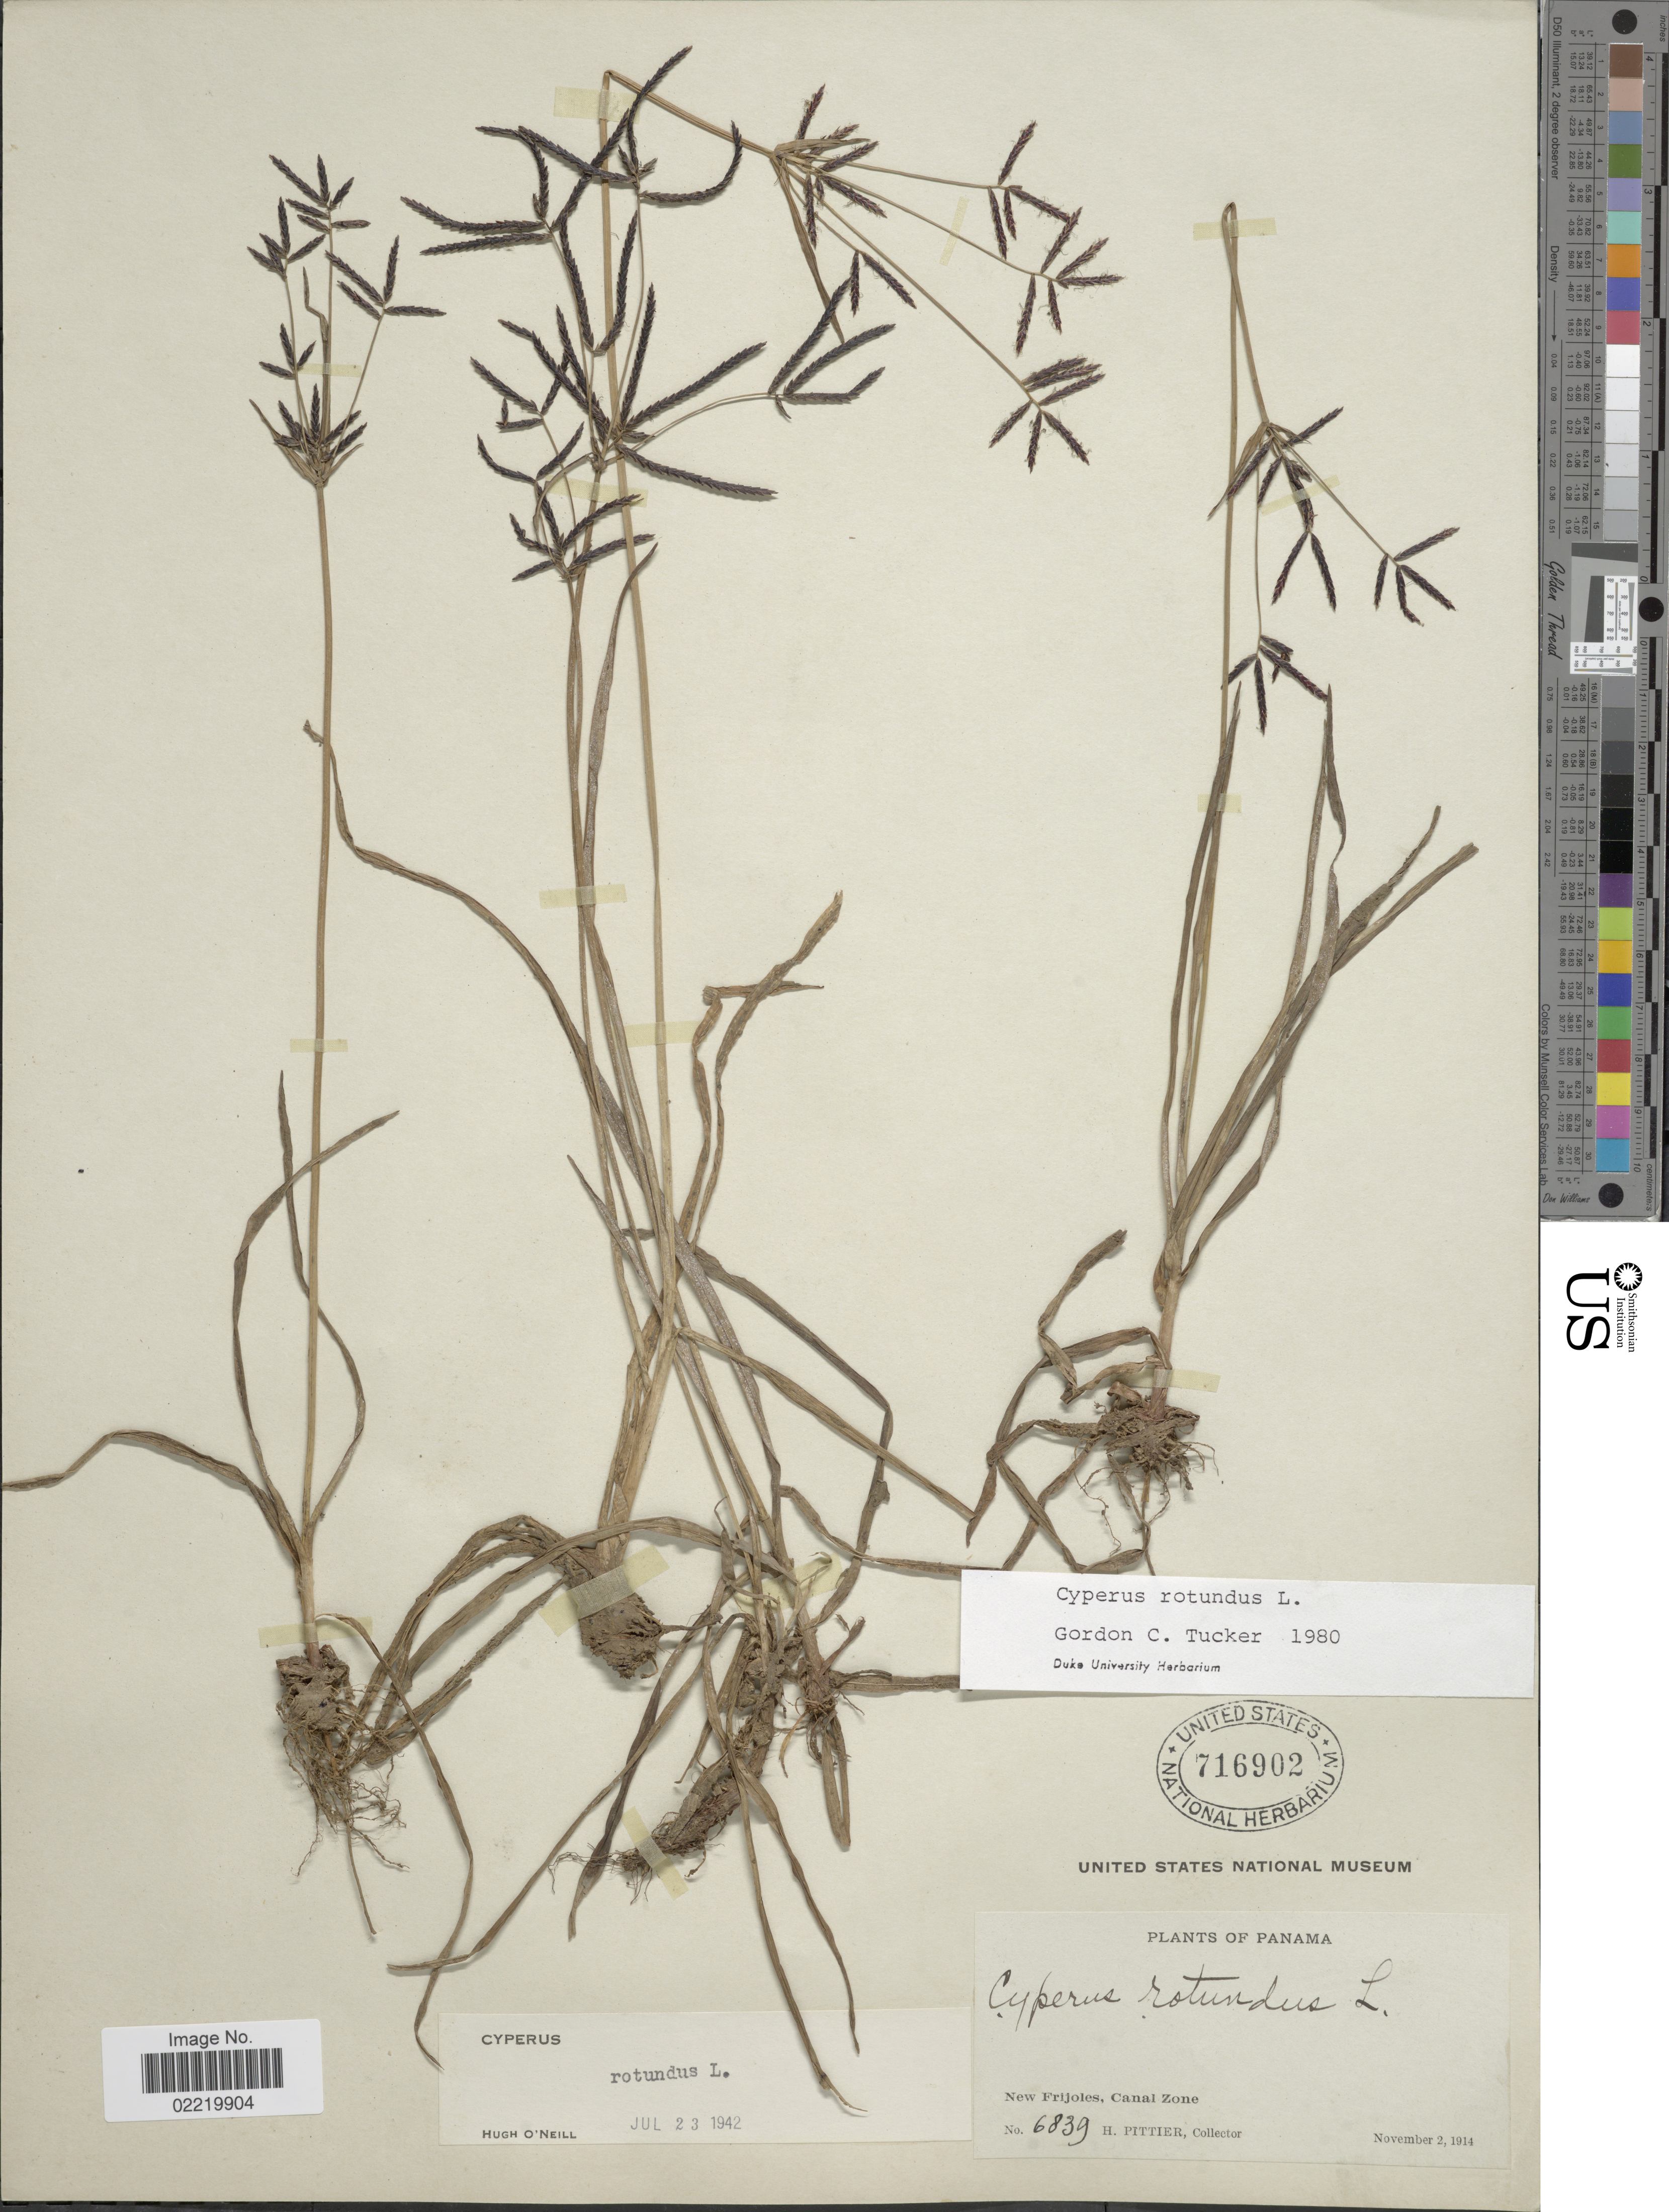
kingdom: Plantae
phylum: Tracheophyta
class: Liliopsida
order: Poales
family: Cyperaceae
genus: Cyperus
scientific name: Cyperus rotundus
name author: L.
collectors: H. F. Pittier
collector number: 6839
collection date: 1914-11-02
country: Panama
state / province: Colón / Panamá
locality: New Frijoles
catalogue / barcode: US 716902